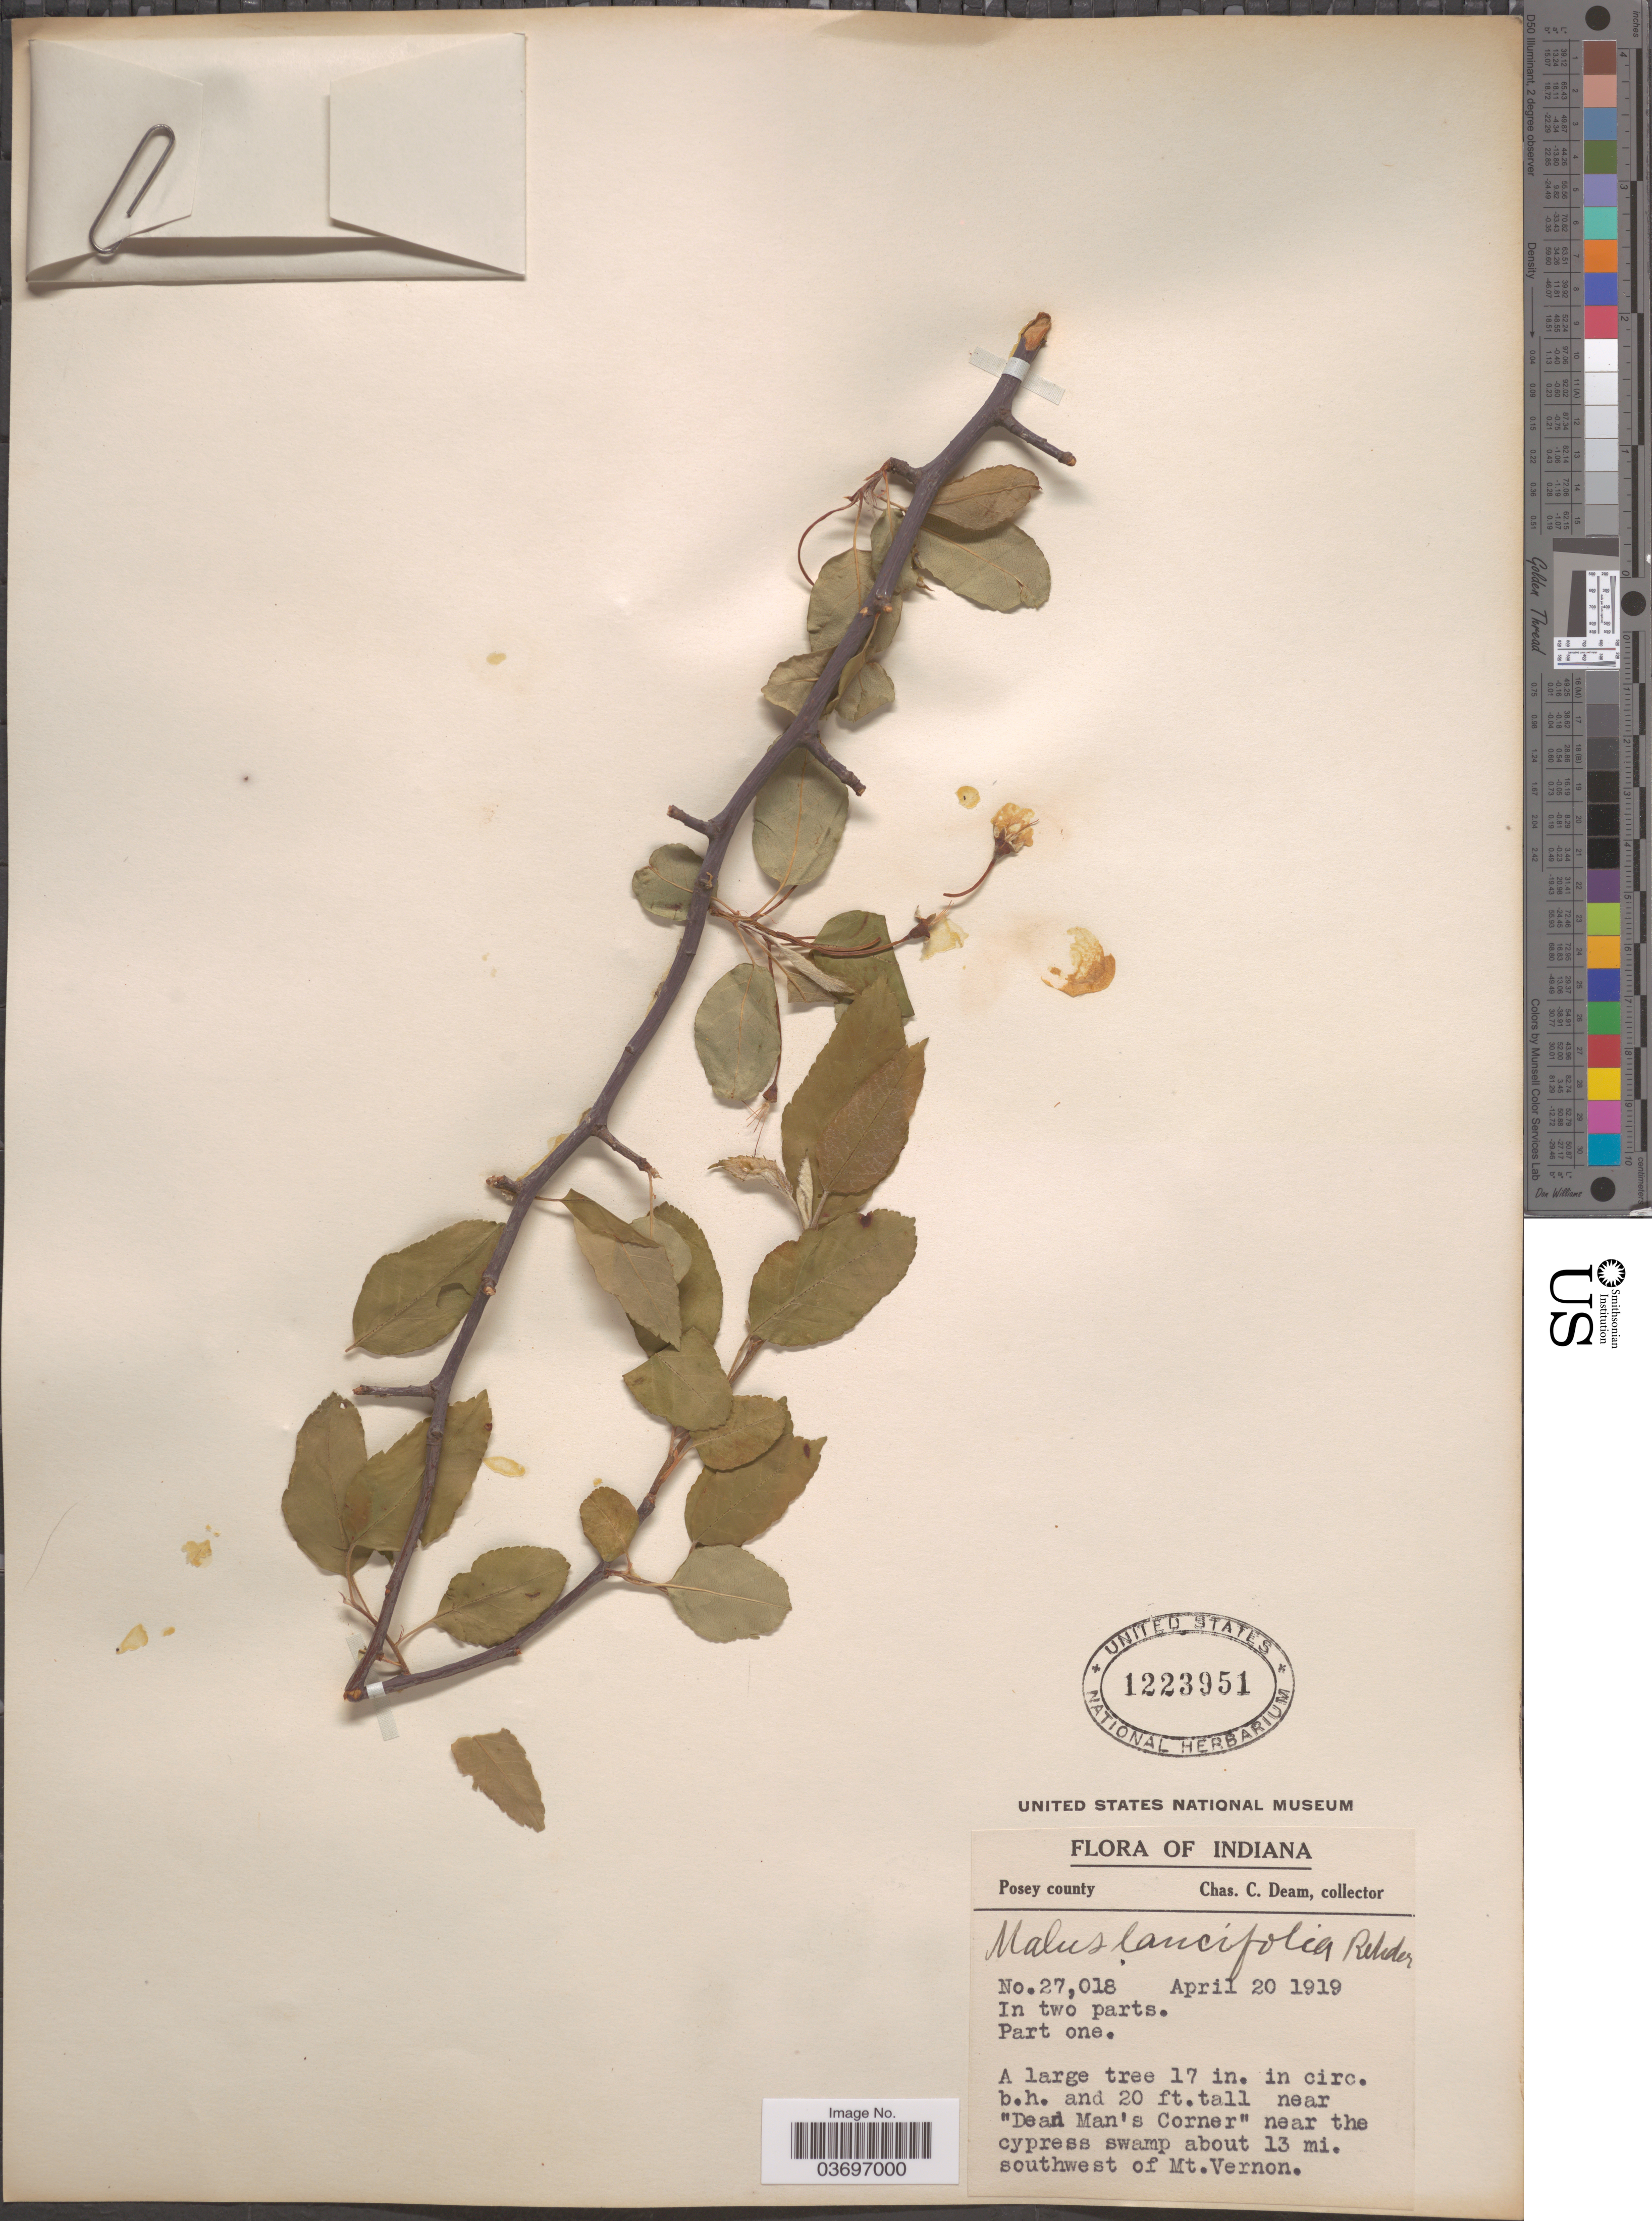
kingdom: Plantae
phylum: Tracheophyta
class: Magnoliopsida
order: Rosales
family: Rosaceae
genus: Malus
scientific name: Malus lancifolia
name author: Rehder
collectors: C. C. Deam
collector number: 27018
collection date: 1919-04-20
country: United States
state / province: Indiana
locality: Posey County. Near "Dead Man's Corner" near the cypress swamp about 13 mi. southwest of Mt.Vernon.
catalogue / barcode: US 1223951